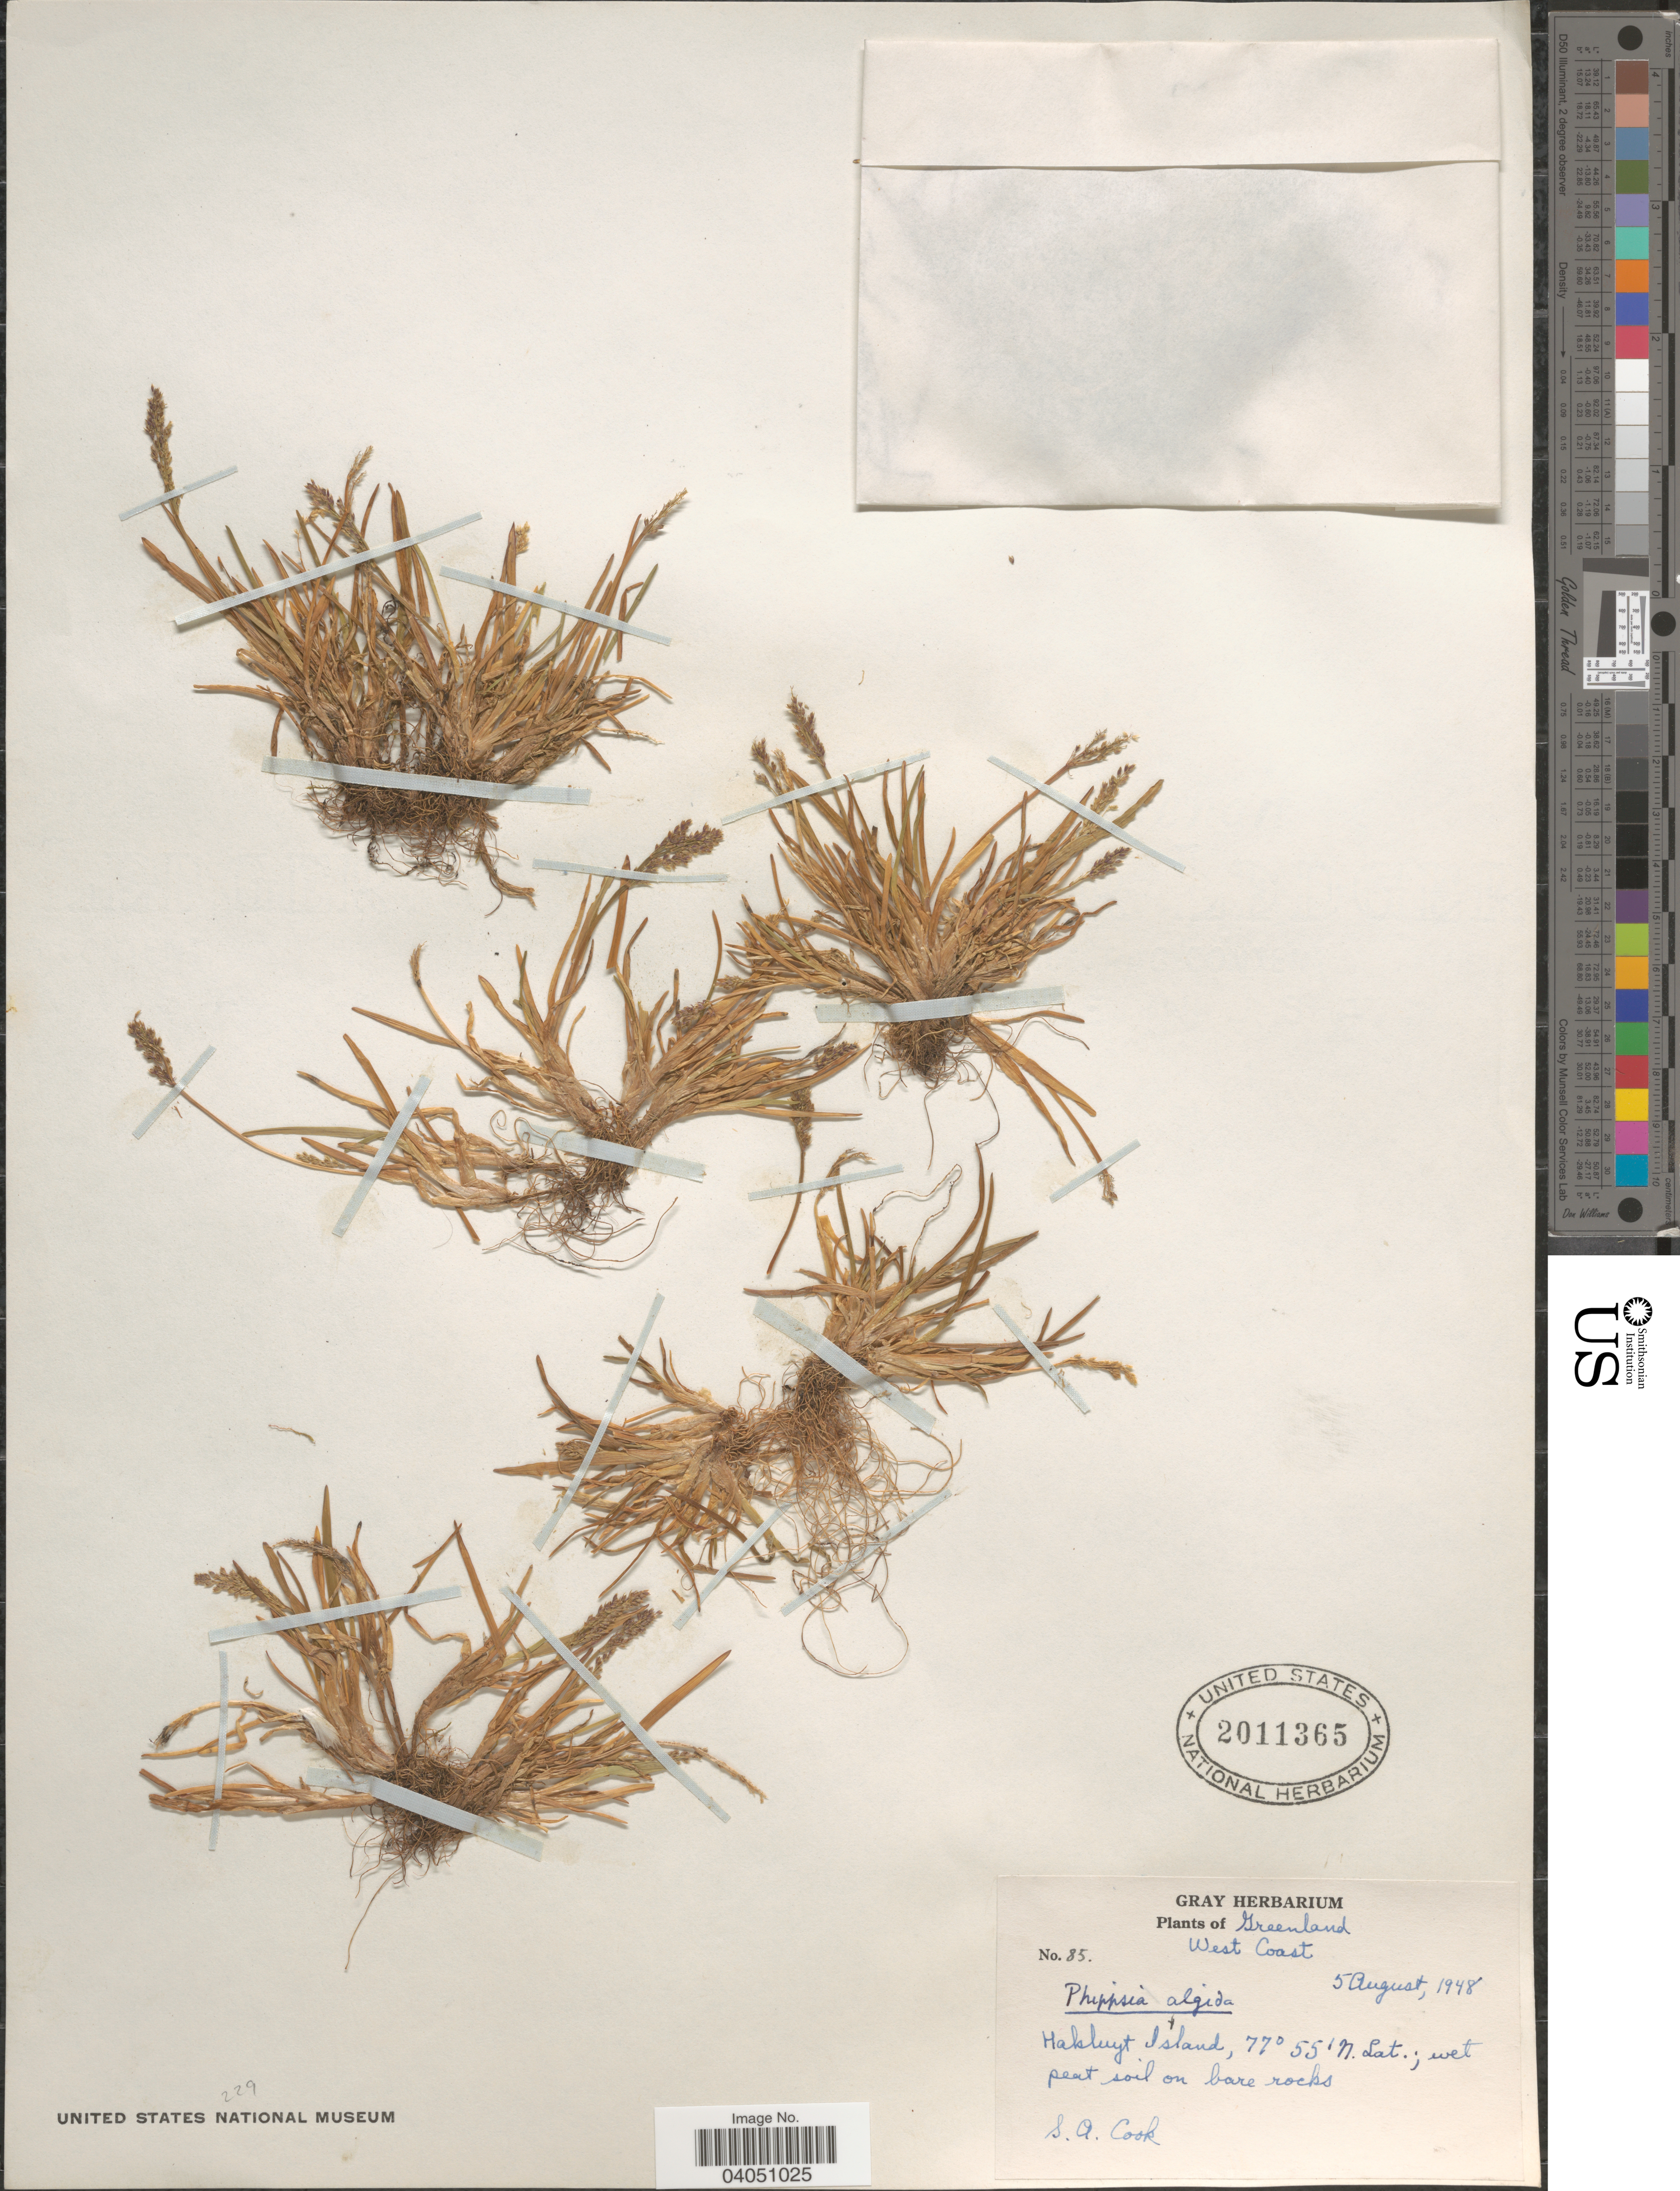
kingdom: Plantae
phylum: Tracheophyta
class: Liliopsida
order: Poales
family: Poaceae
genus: Phippsia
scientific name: Phippsia algida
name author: (Sol.) R. Br.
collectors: S. A. Cook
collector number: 85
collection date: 1948-08-05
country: Greenland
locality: West Coast. Hakluyt Island.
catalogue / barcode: US 2011365